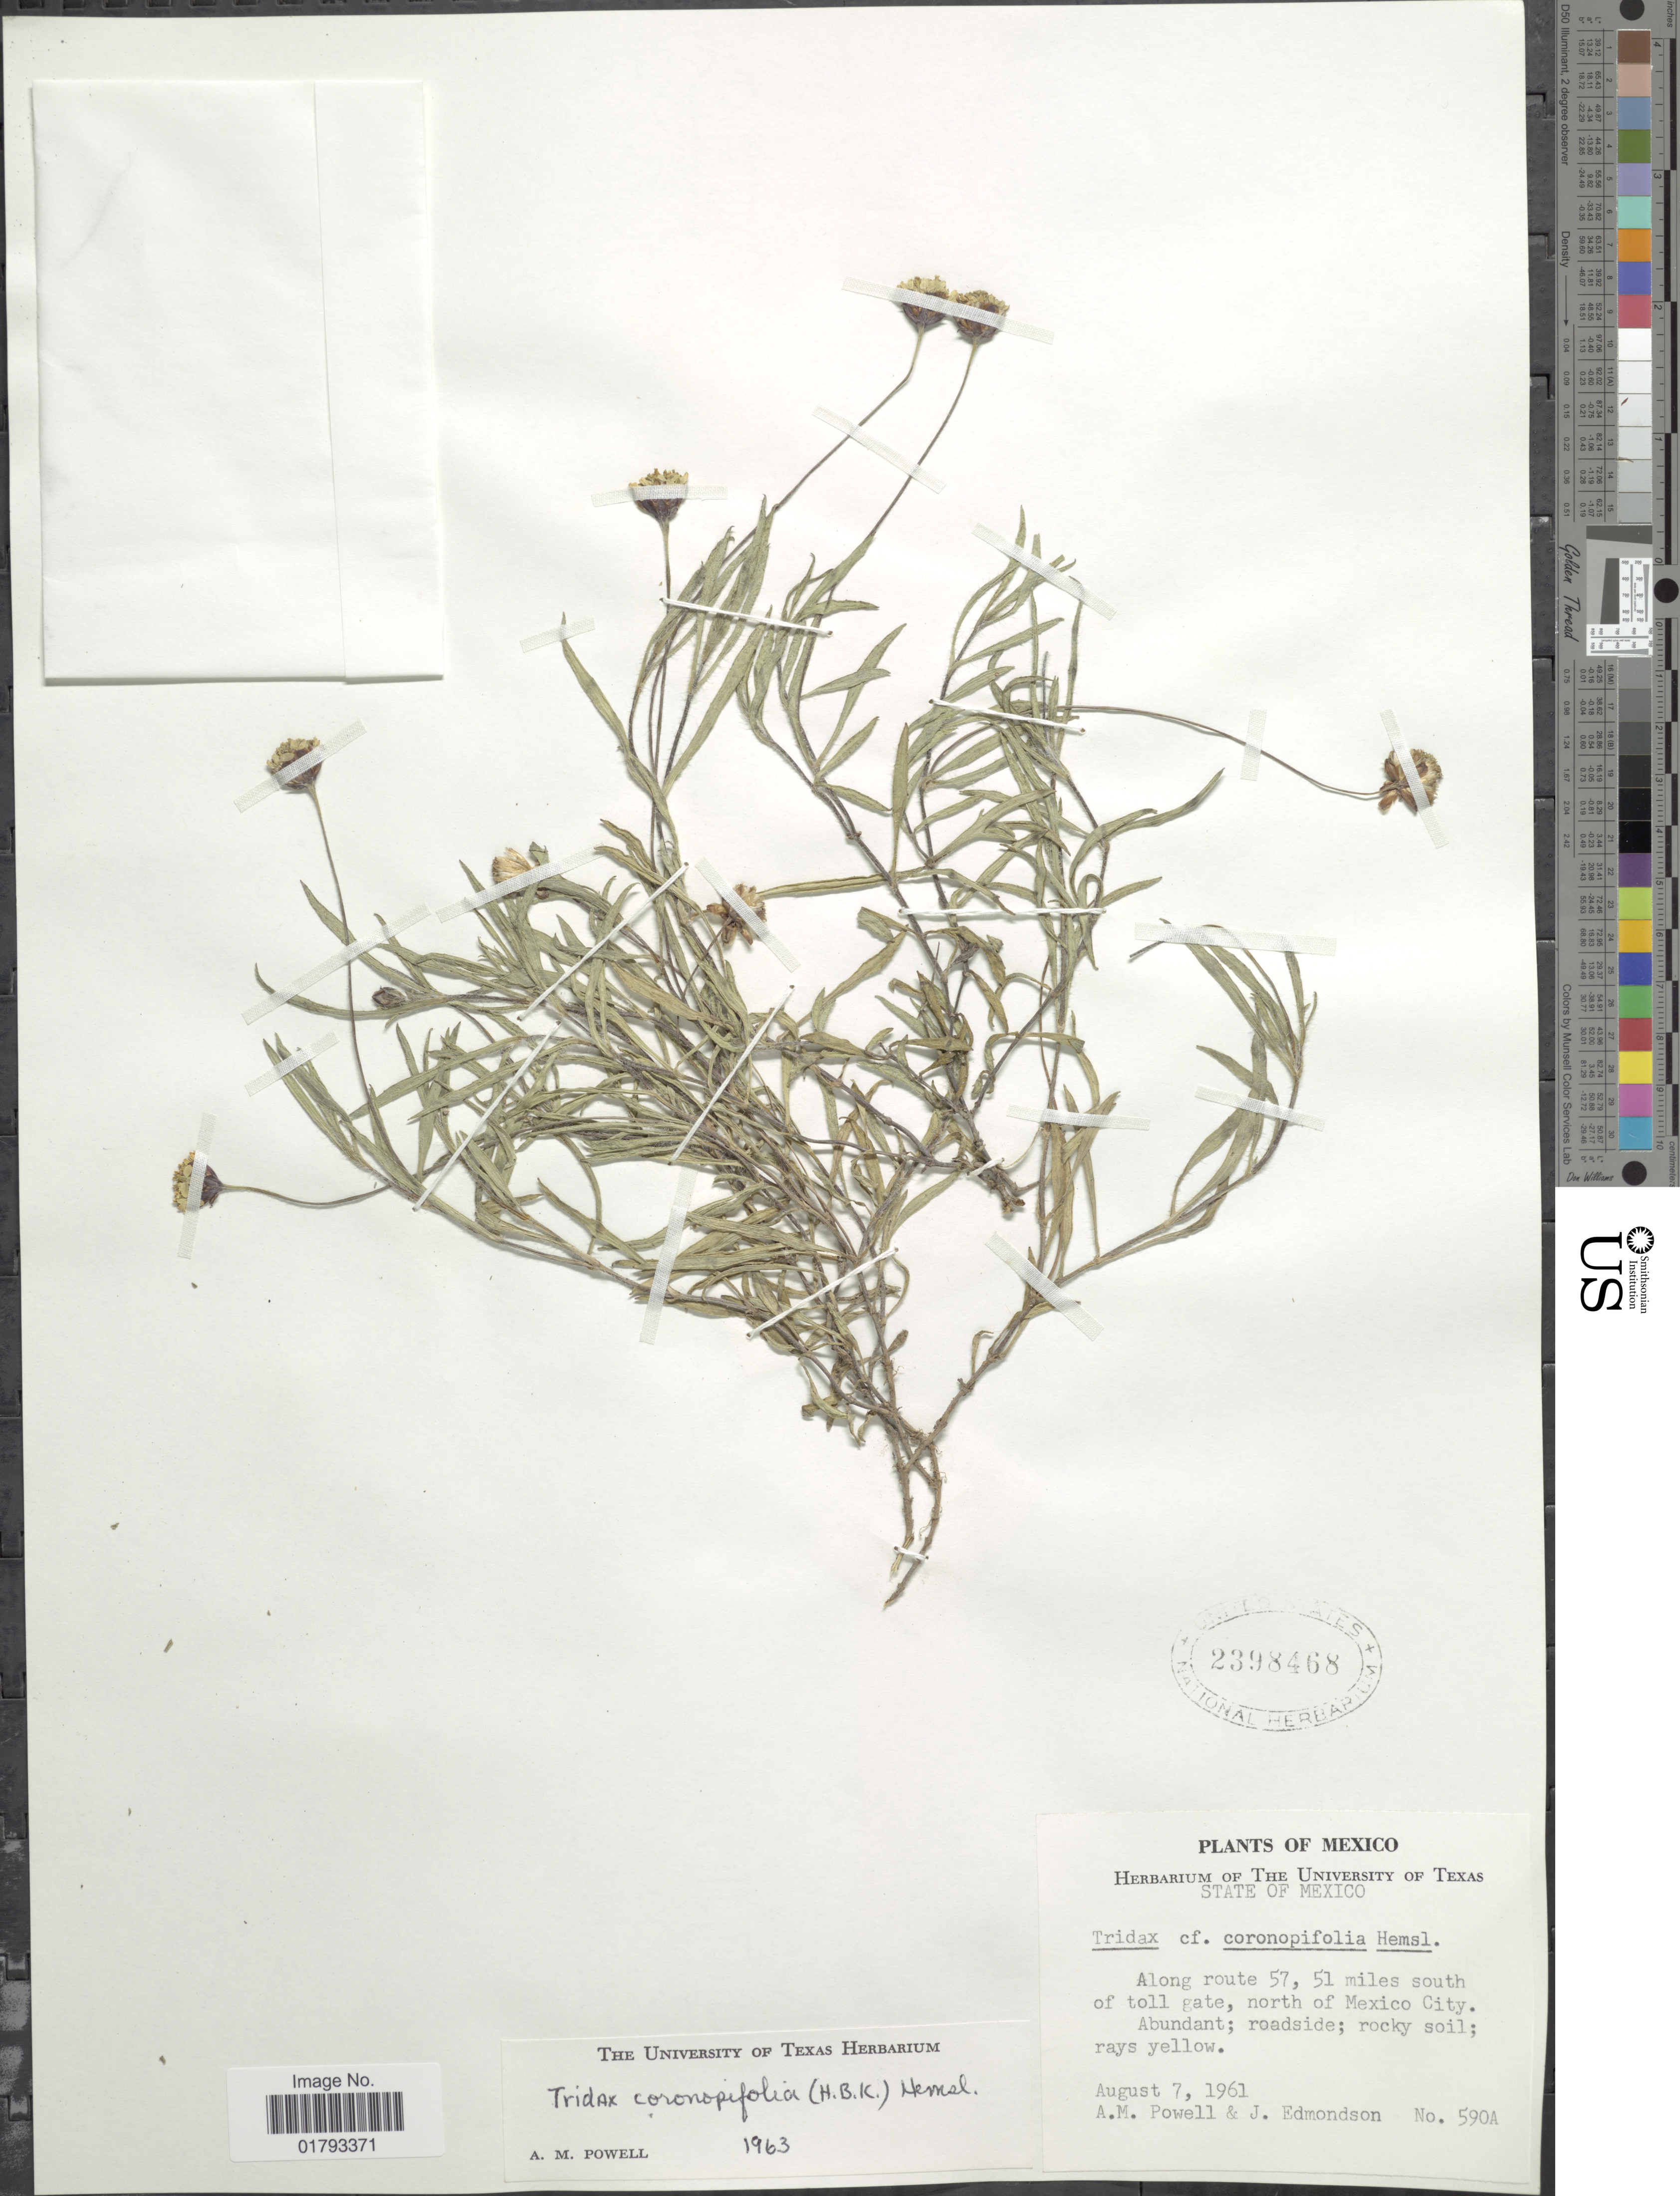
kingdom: Plantae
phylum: Tracheophyta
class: Magnoliopsida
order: Asterales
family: Asteraceae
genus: Tridax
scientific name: Tridax coronopifolia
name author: (Kunth) Hemsl.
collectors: A. M. Powell & J. Edmondson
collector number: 590A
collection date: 1961-08-07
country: Mexico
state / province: México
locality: State of Mexico, Along route 57, 51 miles south of toll gate, north of Mexico City.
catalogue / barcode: US 2398468